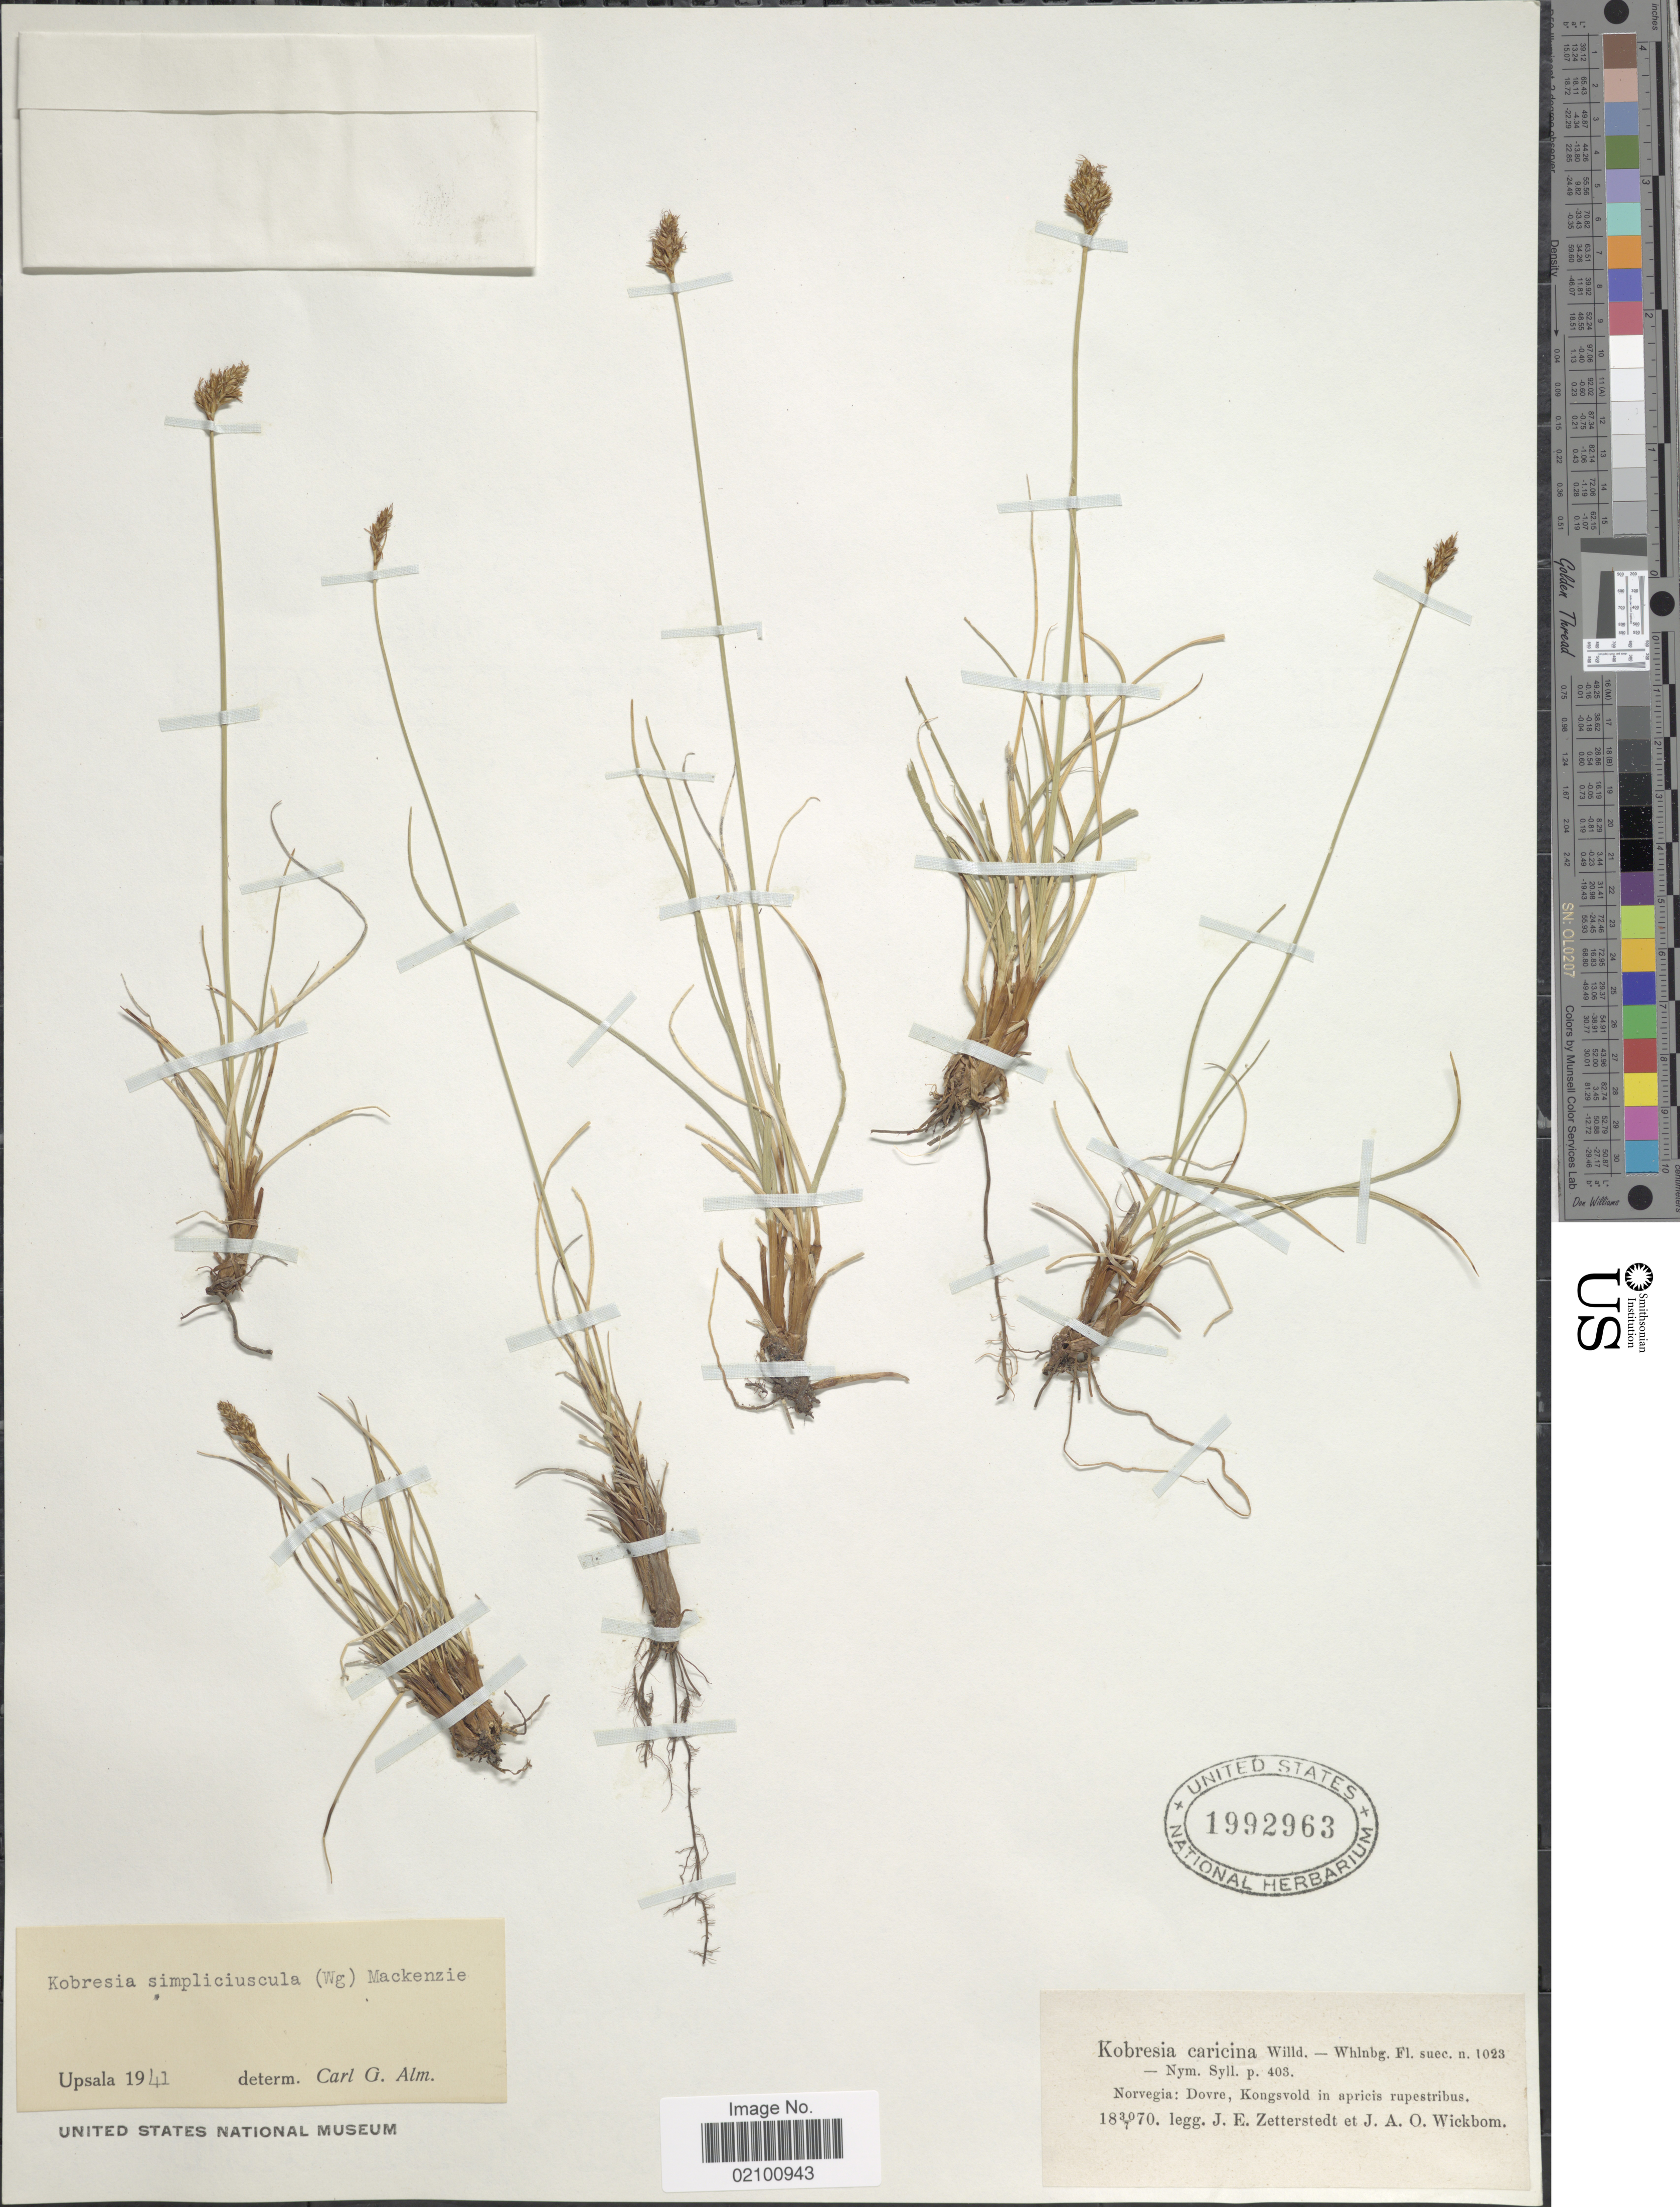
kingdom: Plantae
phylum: Tracheophyta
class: Liliopsida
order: Poales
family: Cyperaceae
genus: Carex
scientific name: Carex simpliciuscula subsp. simpliciuscula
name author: Wahlenb.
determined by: Strong, M. T., (US), Smithsonian Institution - National Museum of Natural History (UNITED STATES)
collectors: J.E. Zetterstedt & J. Wickbom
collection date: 1870-07-30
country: Norway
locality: Norvegia, Dovre, Kongsvold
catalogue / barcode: US 1992963